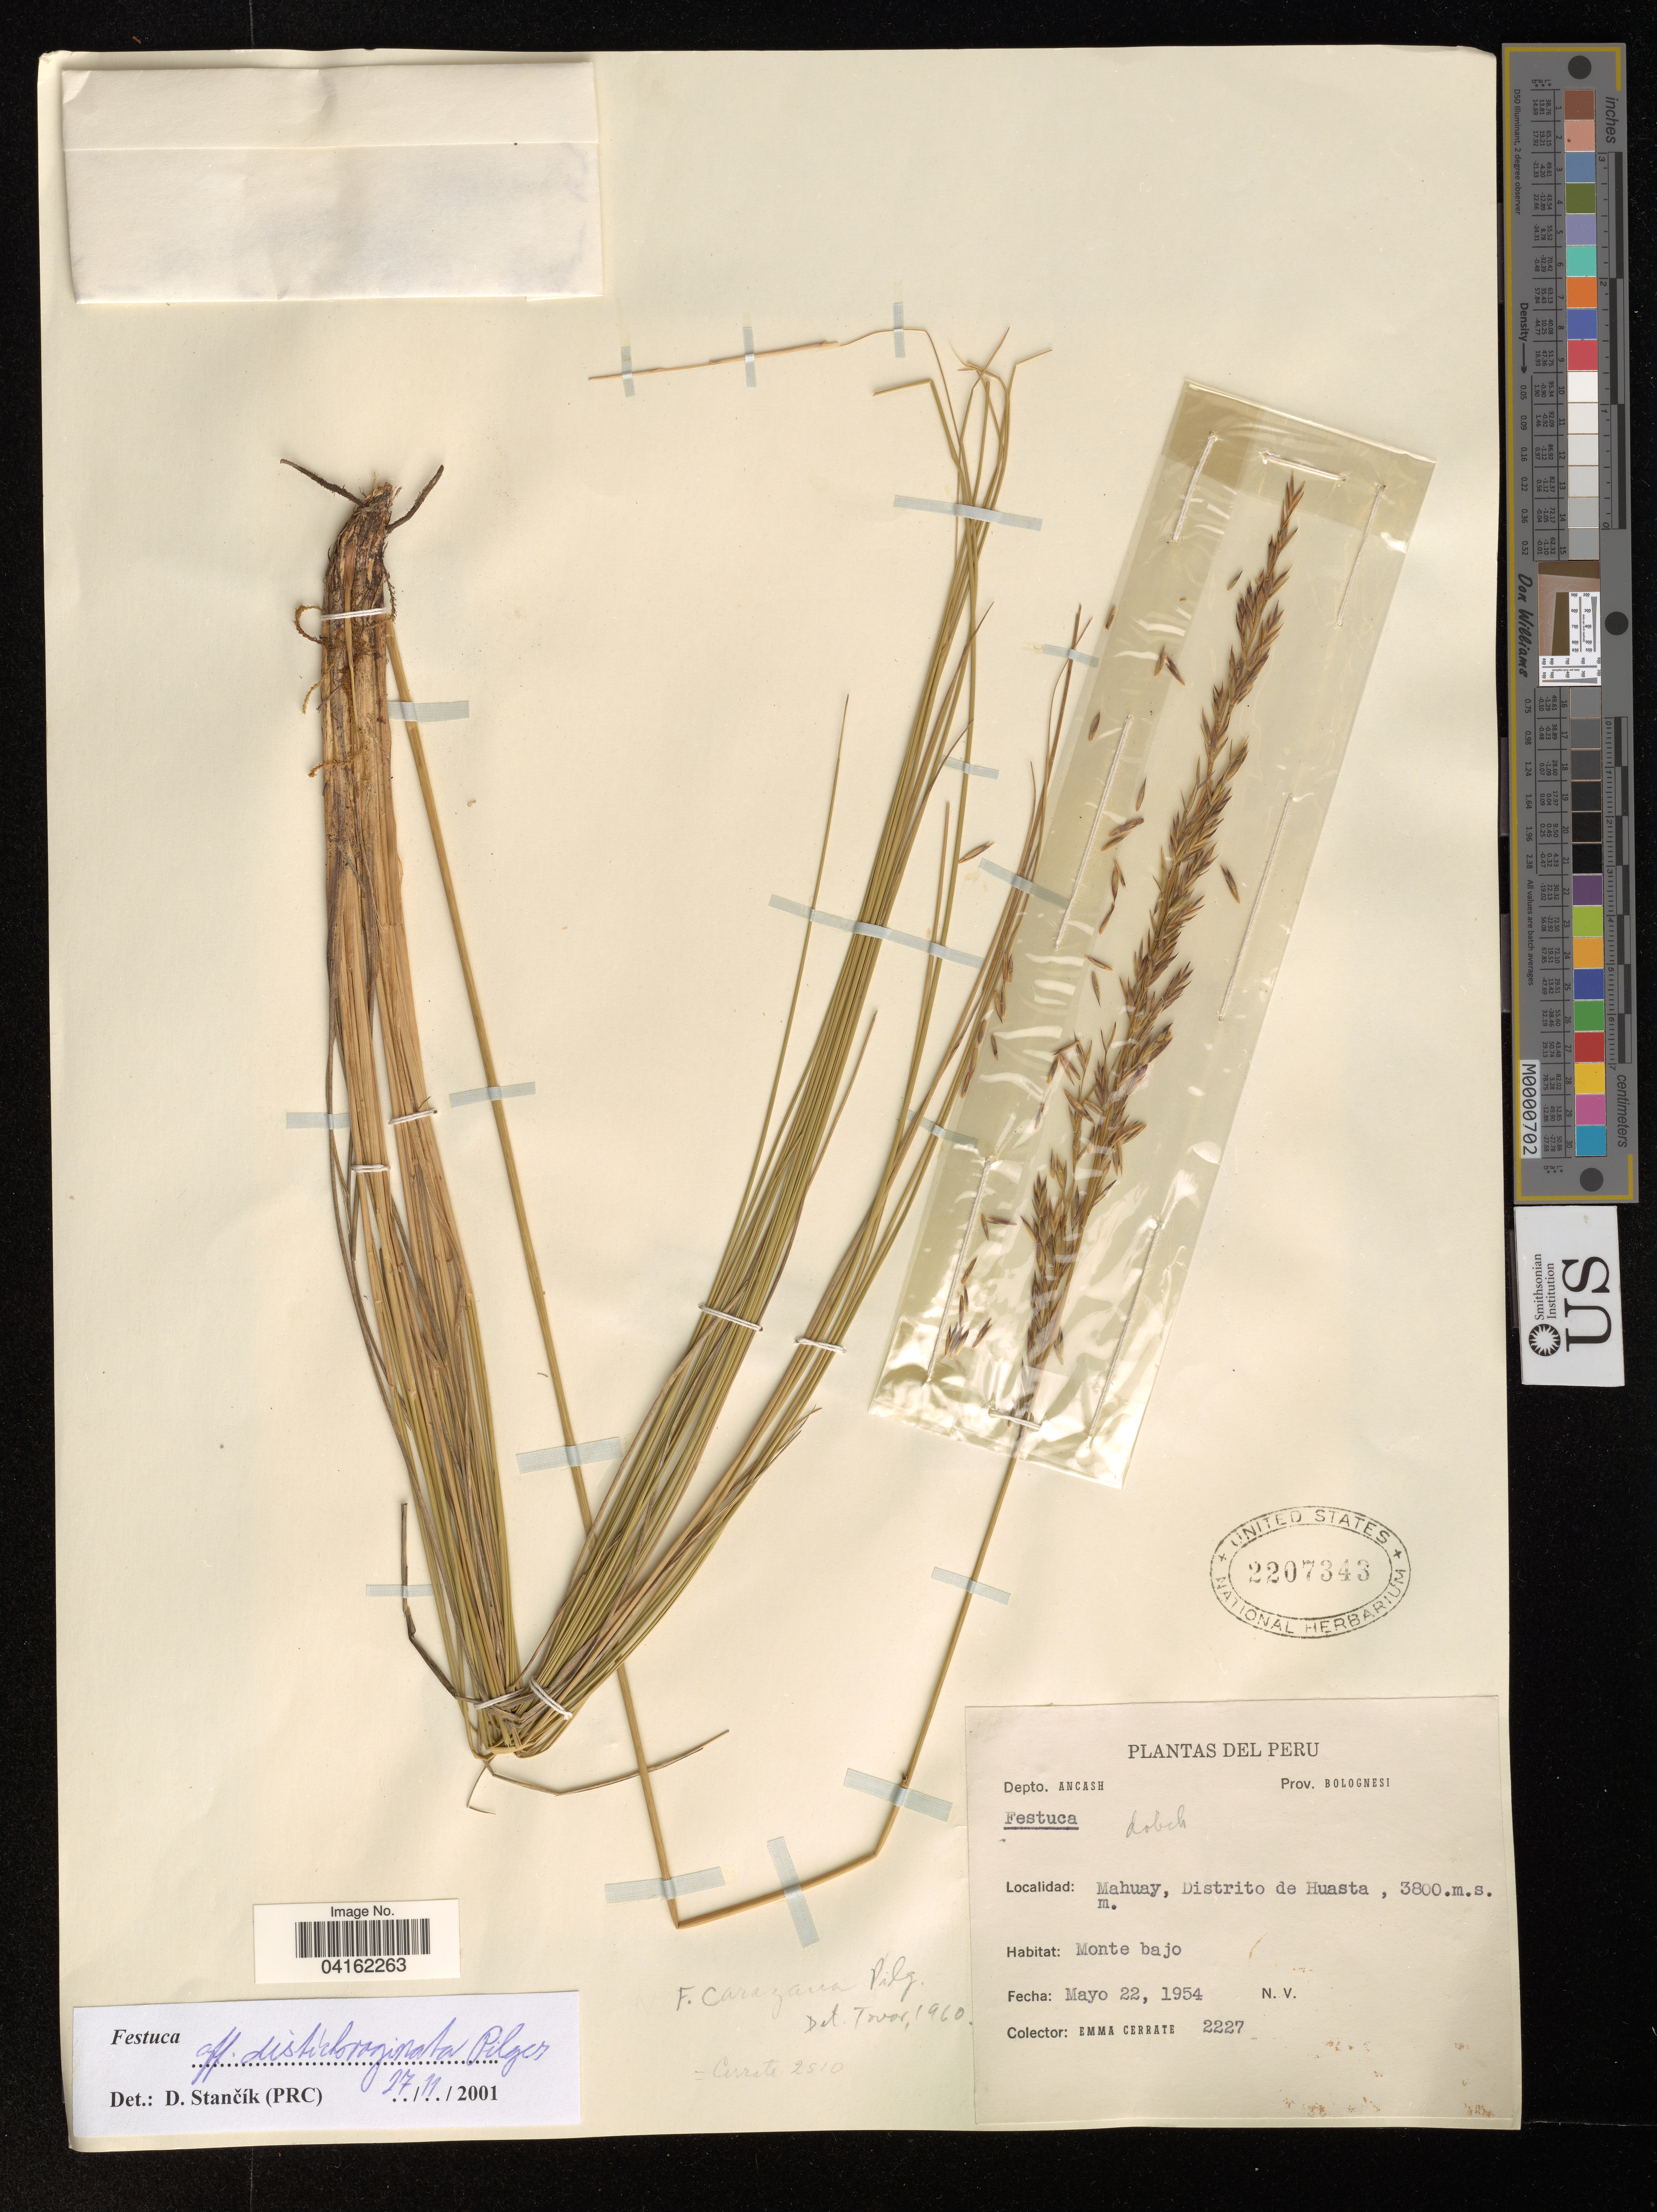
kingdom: Plantae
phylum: Tracheophyta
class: Liliopsida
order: Poales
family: Poaceae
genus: Festuca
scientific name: Festuca distichovaginata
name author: Pilg.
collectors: E. Cerrate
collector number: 2227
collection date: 1954-05-22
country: Peru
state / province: Ancash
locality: Prov. Bolognesi. Mahuay, Distrito de Huasta. Monte bajo.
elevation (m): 3800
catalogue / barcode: US 2207343